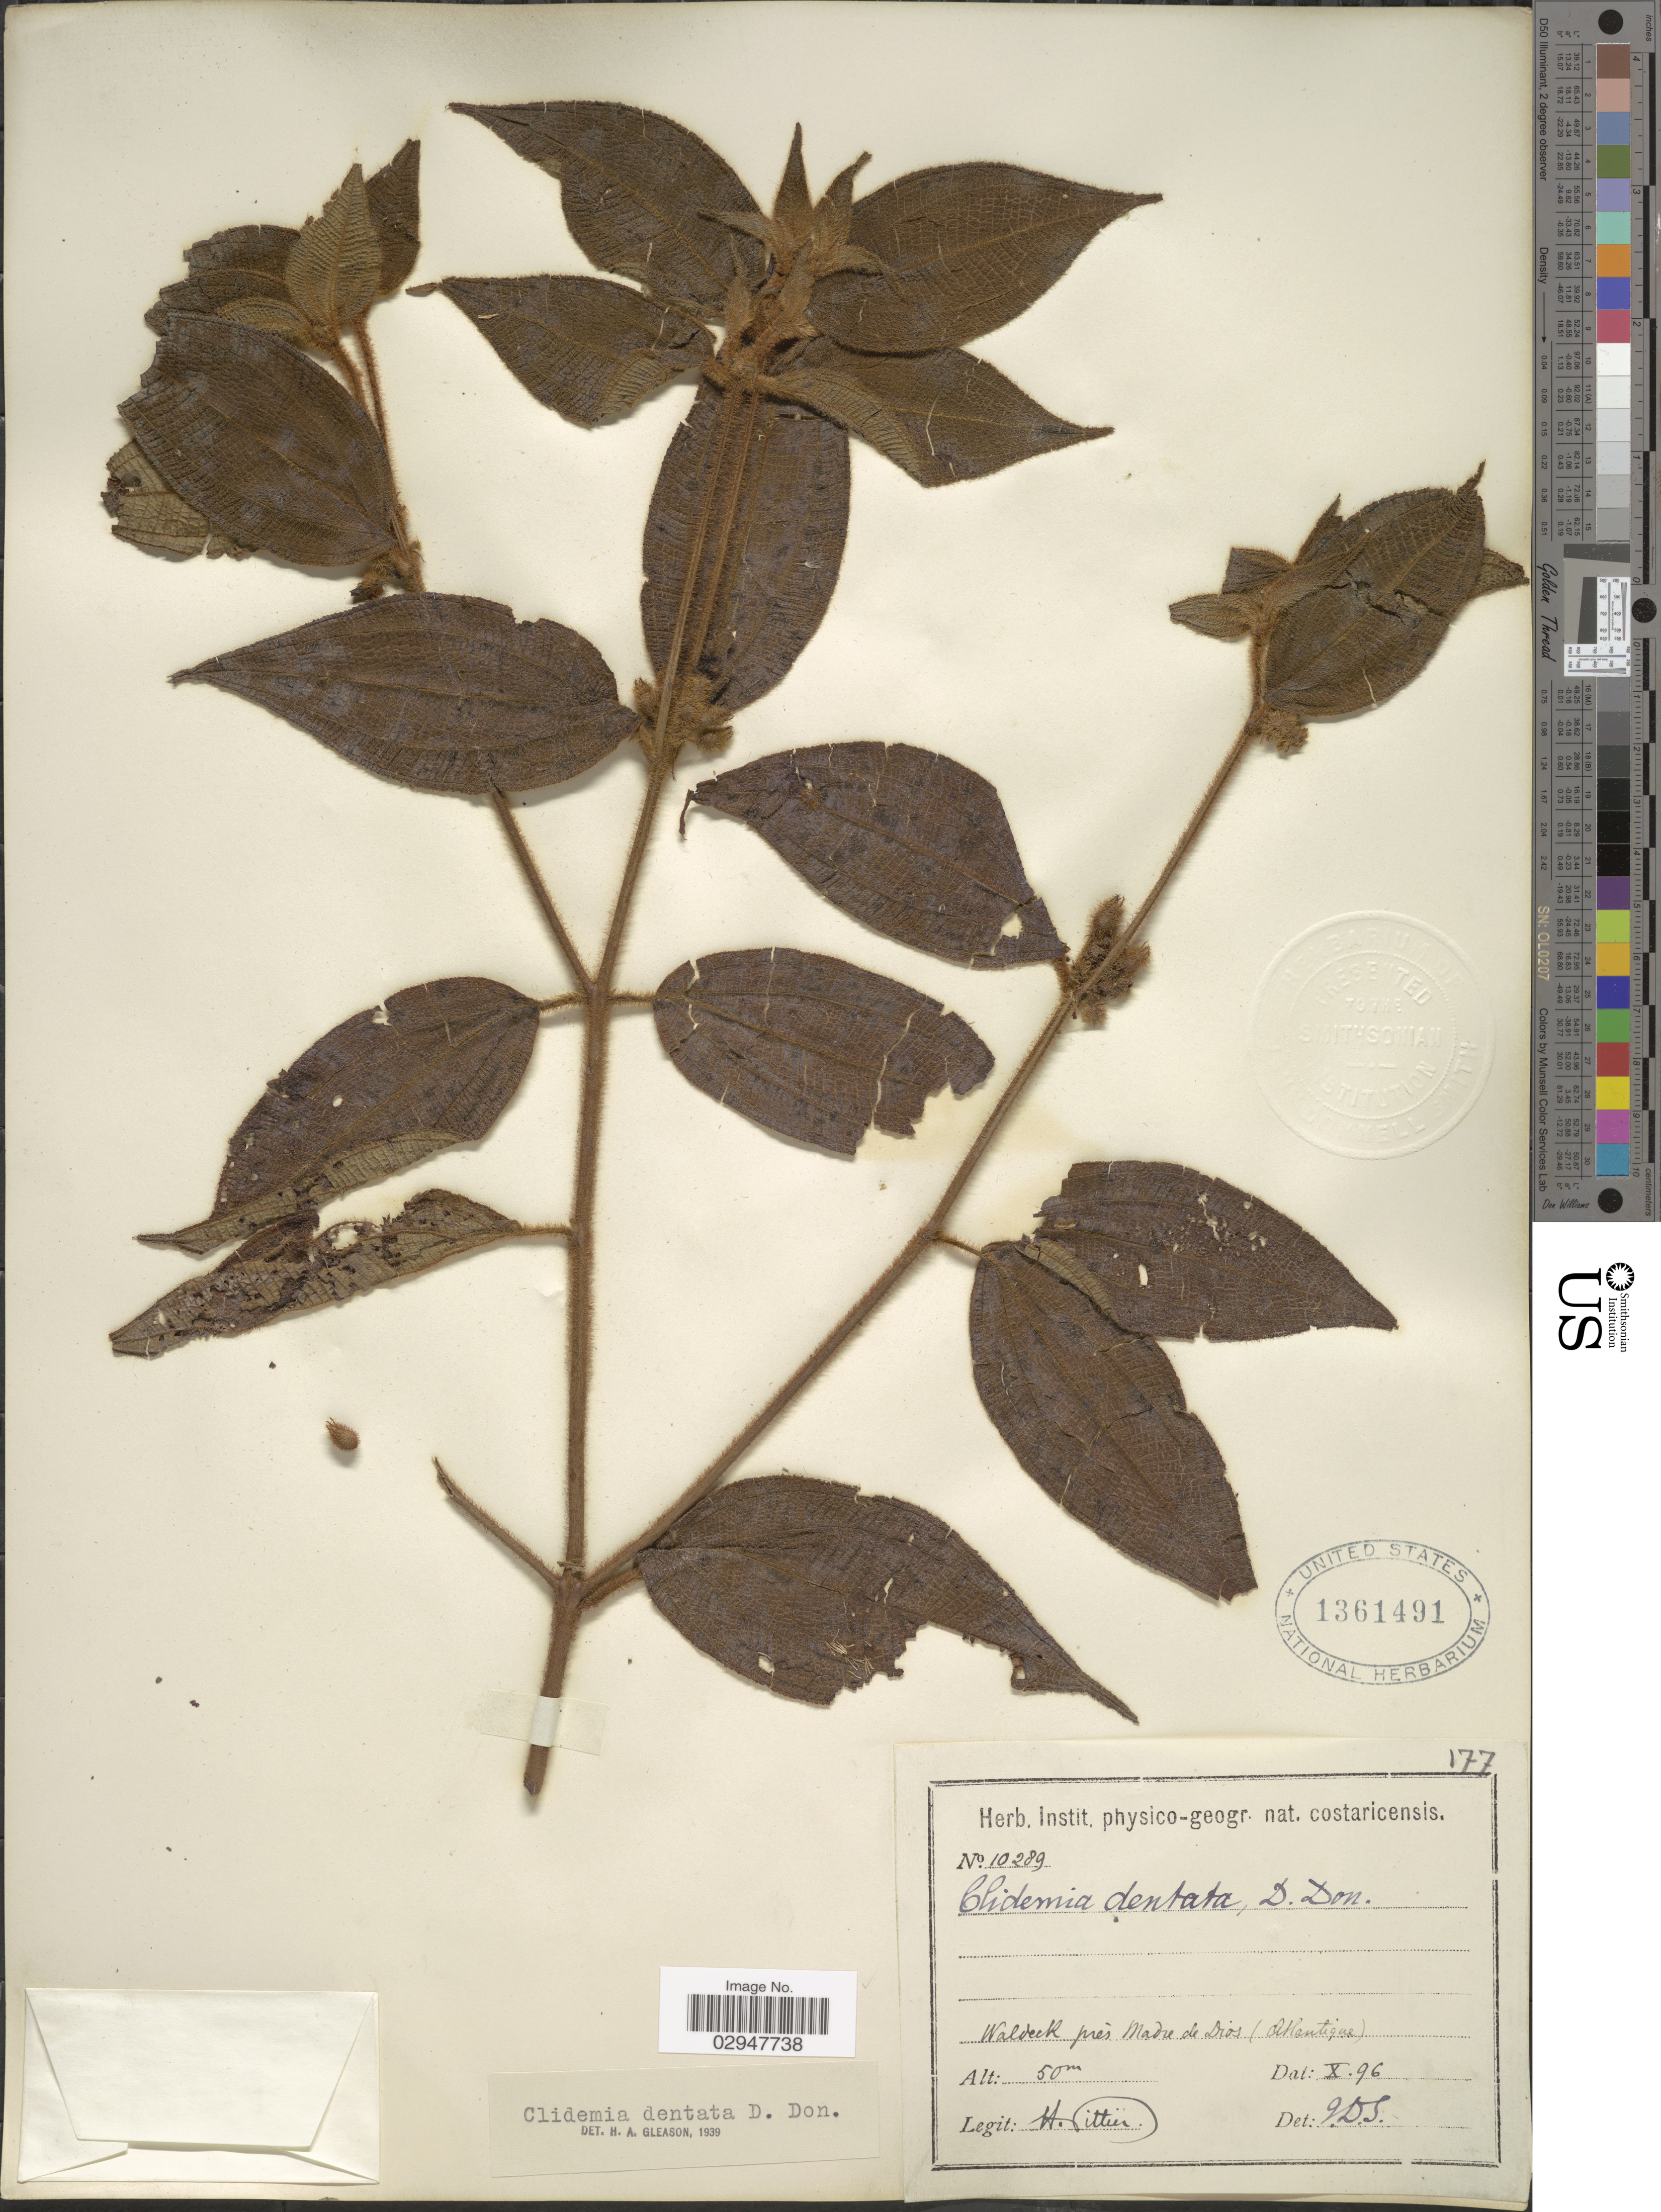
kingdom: Plantae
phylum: Tracheophyta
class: Magnoliopsida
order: Myrtales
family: Melastomataceae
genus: Clidemia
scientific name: Clidemia dentata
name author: D. Don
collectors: H. F. Pittier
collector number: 10289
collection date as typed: Transcribed d/m/y: /10/96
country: Costa Rica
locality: Waldeck prés Madre de Dios (Atlantique).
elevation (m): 50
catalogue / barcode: US 1361491